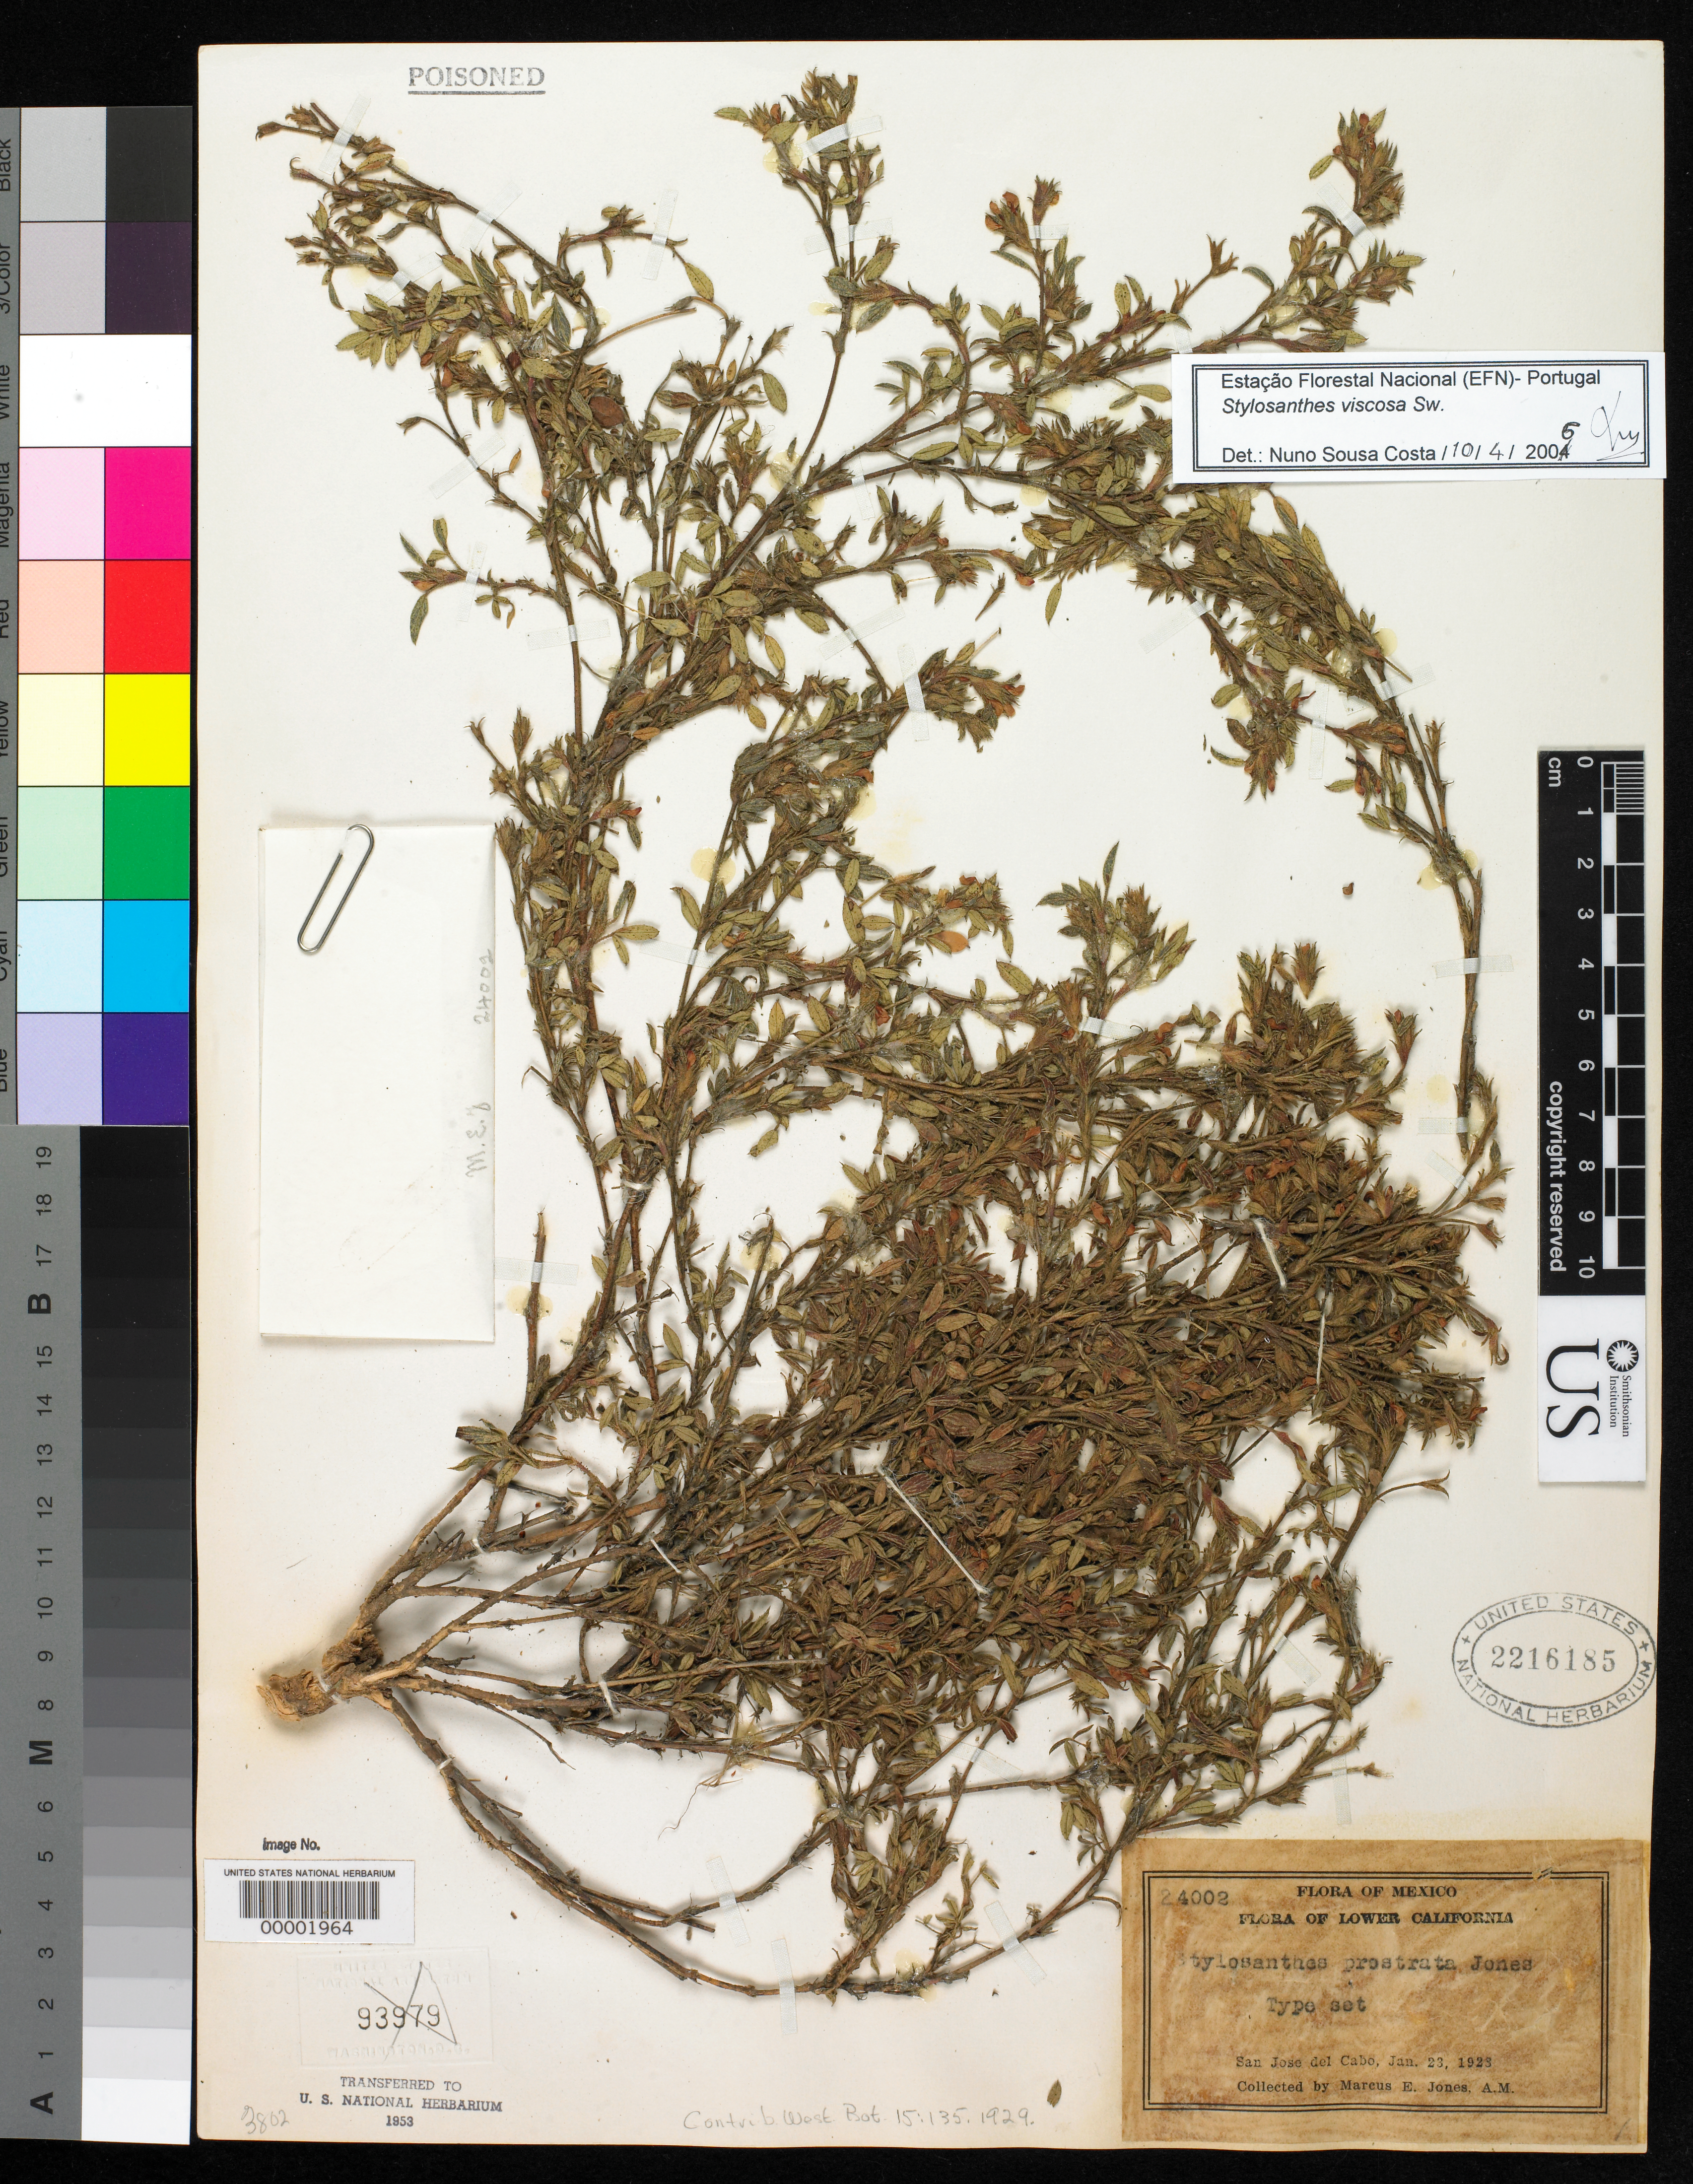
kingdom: Plantae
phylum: Tracheophyta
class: Magnoliopsida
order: Fabales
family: Fabaceae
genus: Stylosanthes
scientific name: Stylosanthes prostrata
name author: M.E. Jones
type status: Isosyntype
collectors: M. E. Jones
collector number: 24002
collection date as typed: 23 Jan 1928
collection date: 1928-01-23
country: Mexico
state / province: Baja California Sur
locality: San José del Cabo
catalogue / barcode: US 2216185